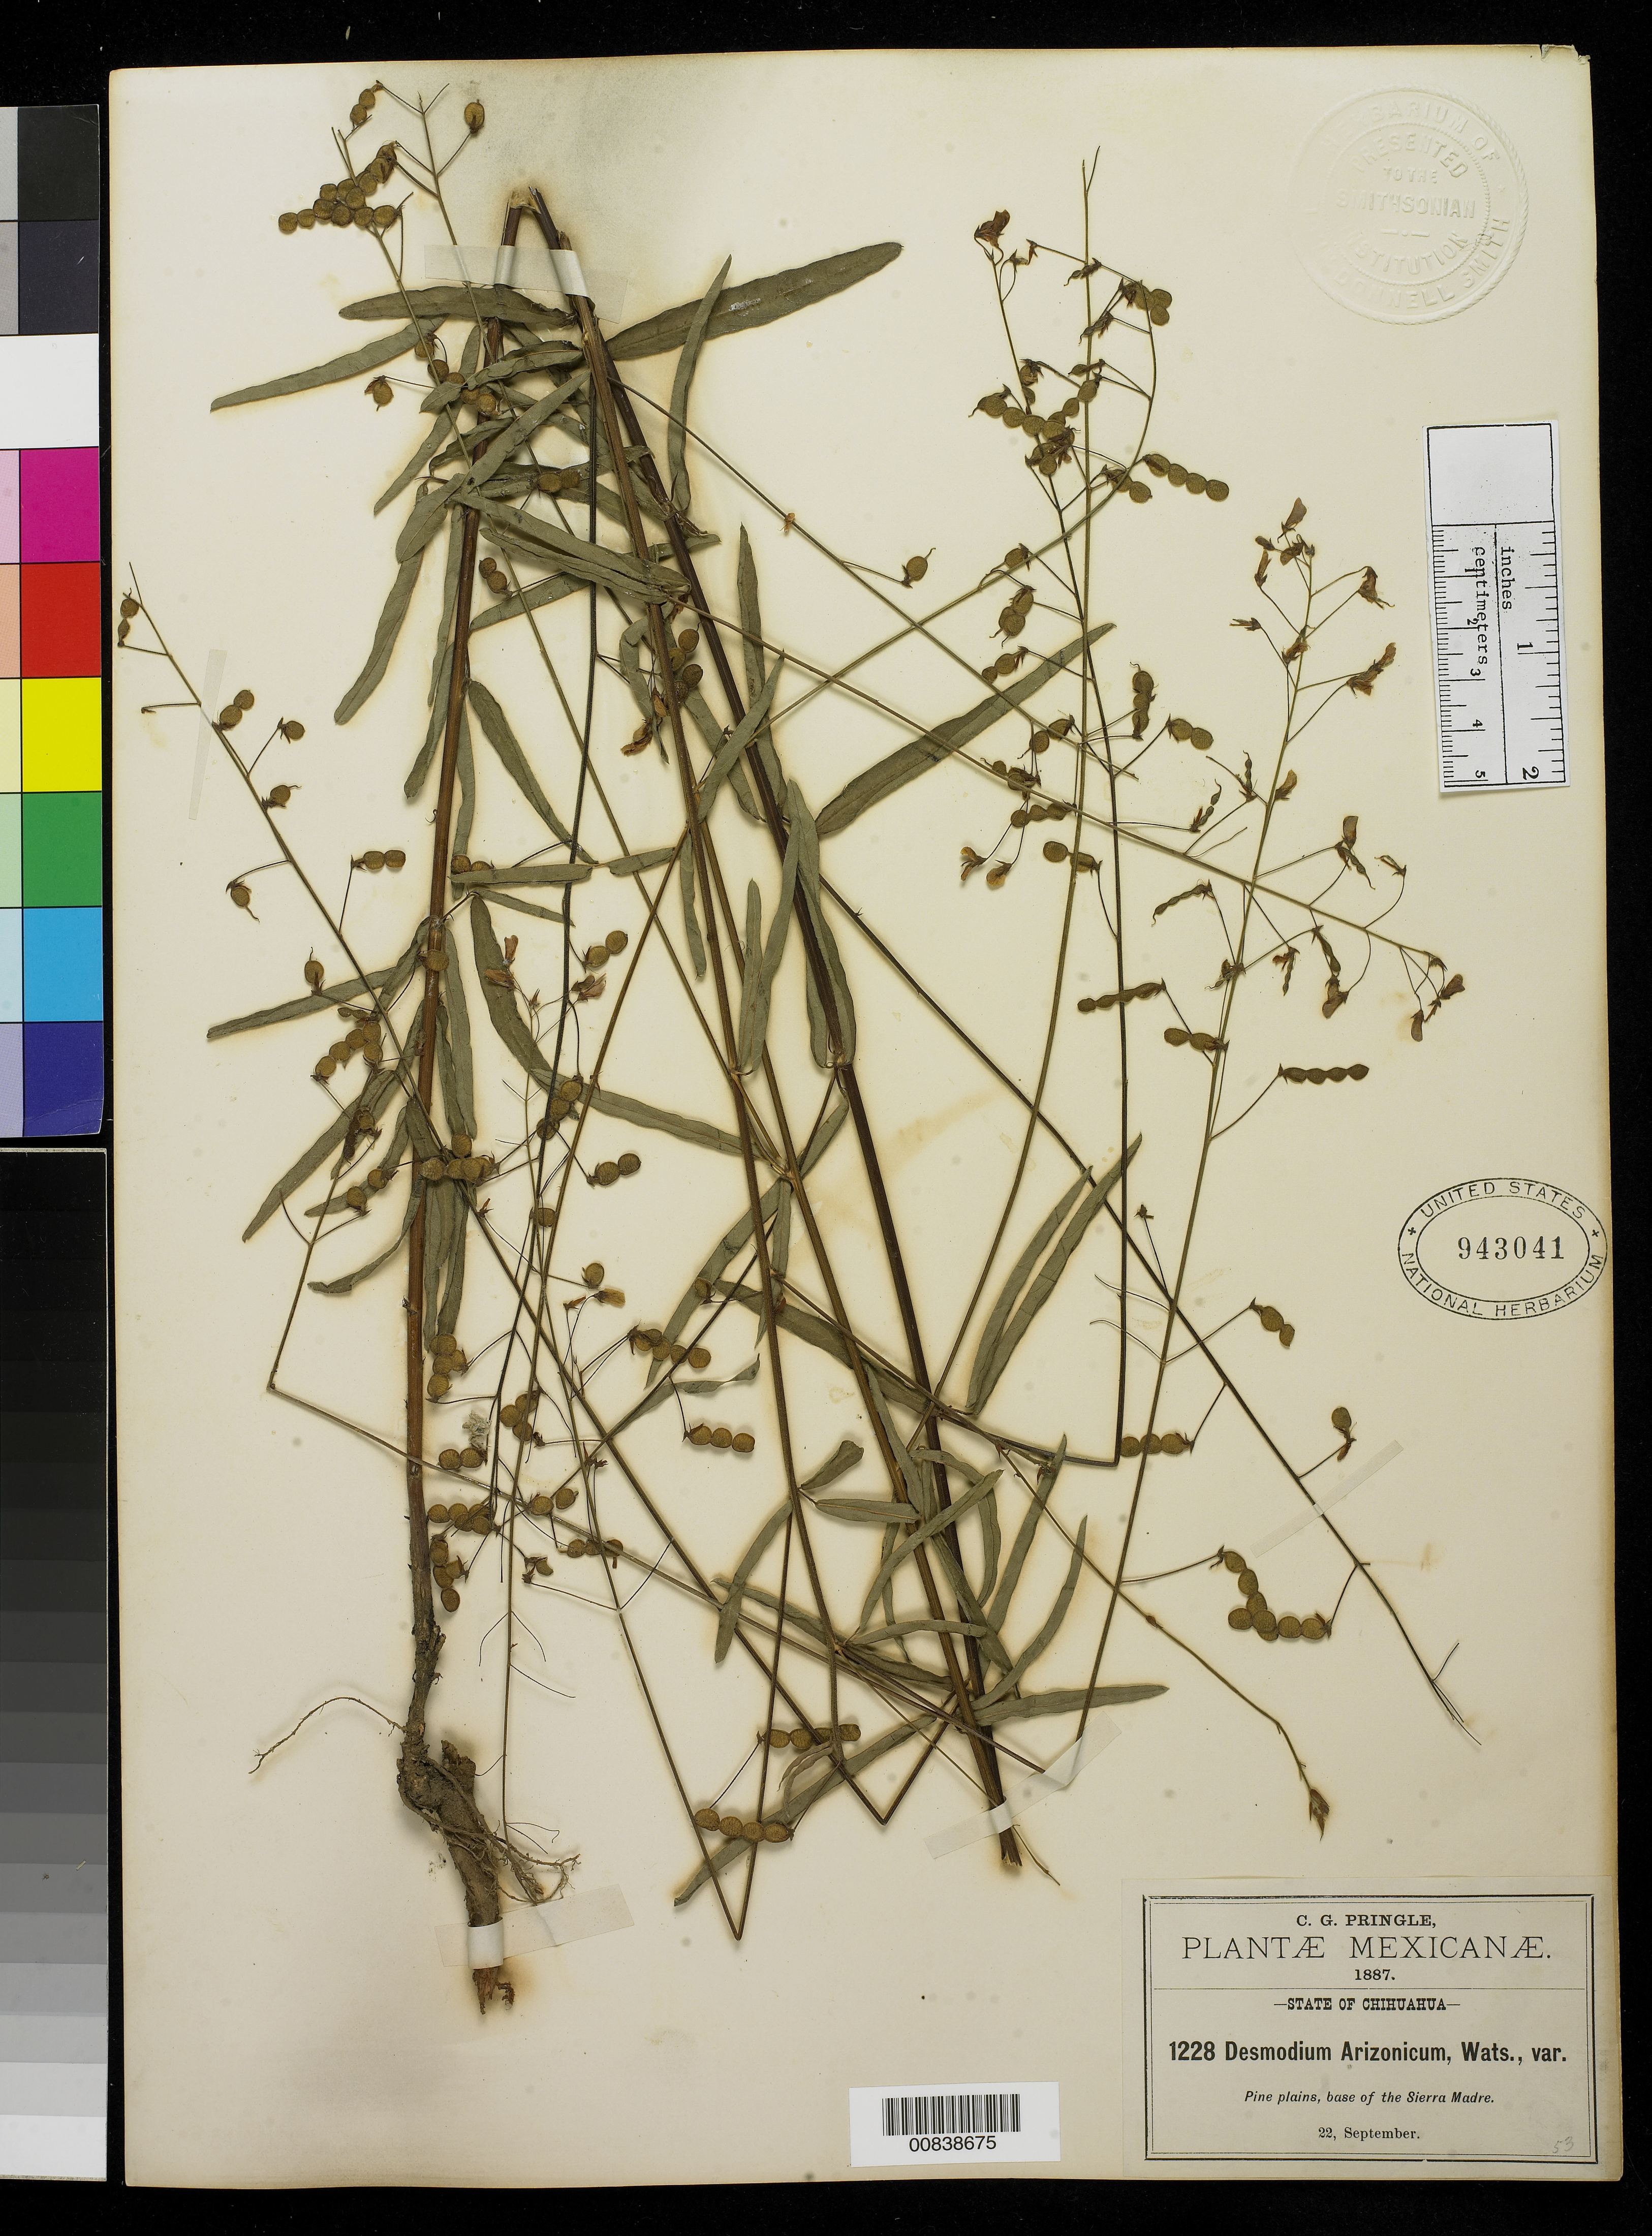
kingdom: Plantae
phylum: Tracheophyta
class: Magnoliopsida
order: Fabales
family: Fabaceae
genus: Desmodium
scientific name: Desmodium arizonicum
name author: S. Watson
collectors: C. G. Pringle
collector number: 1228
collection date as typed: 22 Sep 1887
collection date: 1887-09-22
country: Mexico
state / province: Chihuahua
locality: Base of the Sierra Madre, Chihuahua.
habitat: Pine plains.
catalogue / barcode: US 943041